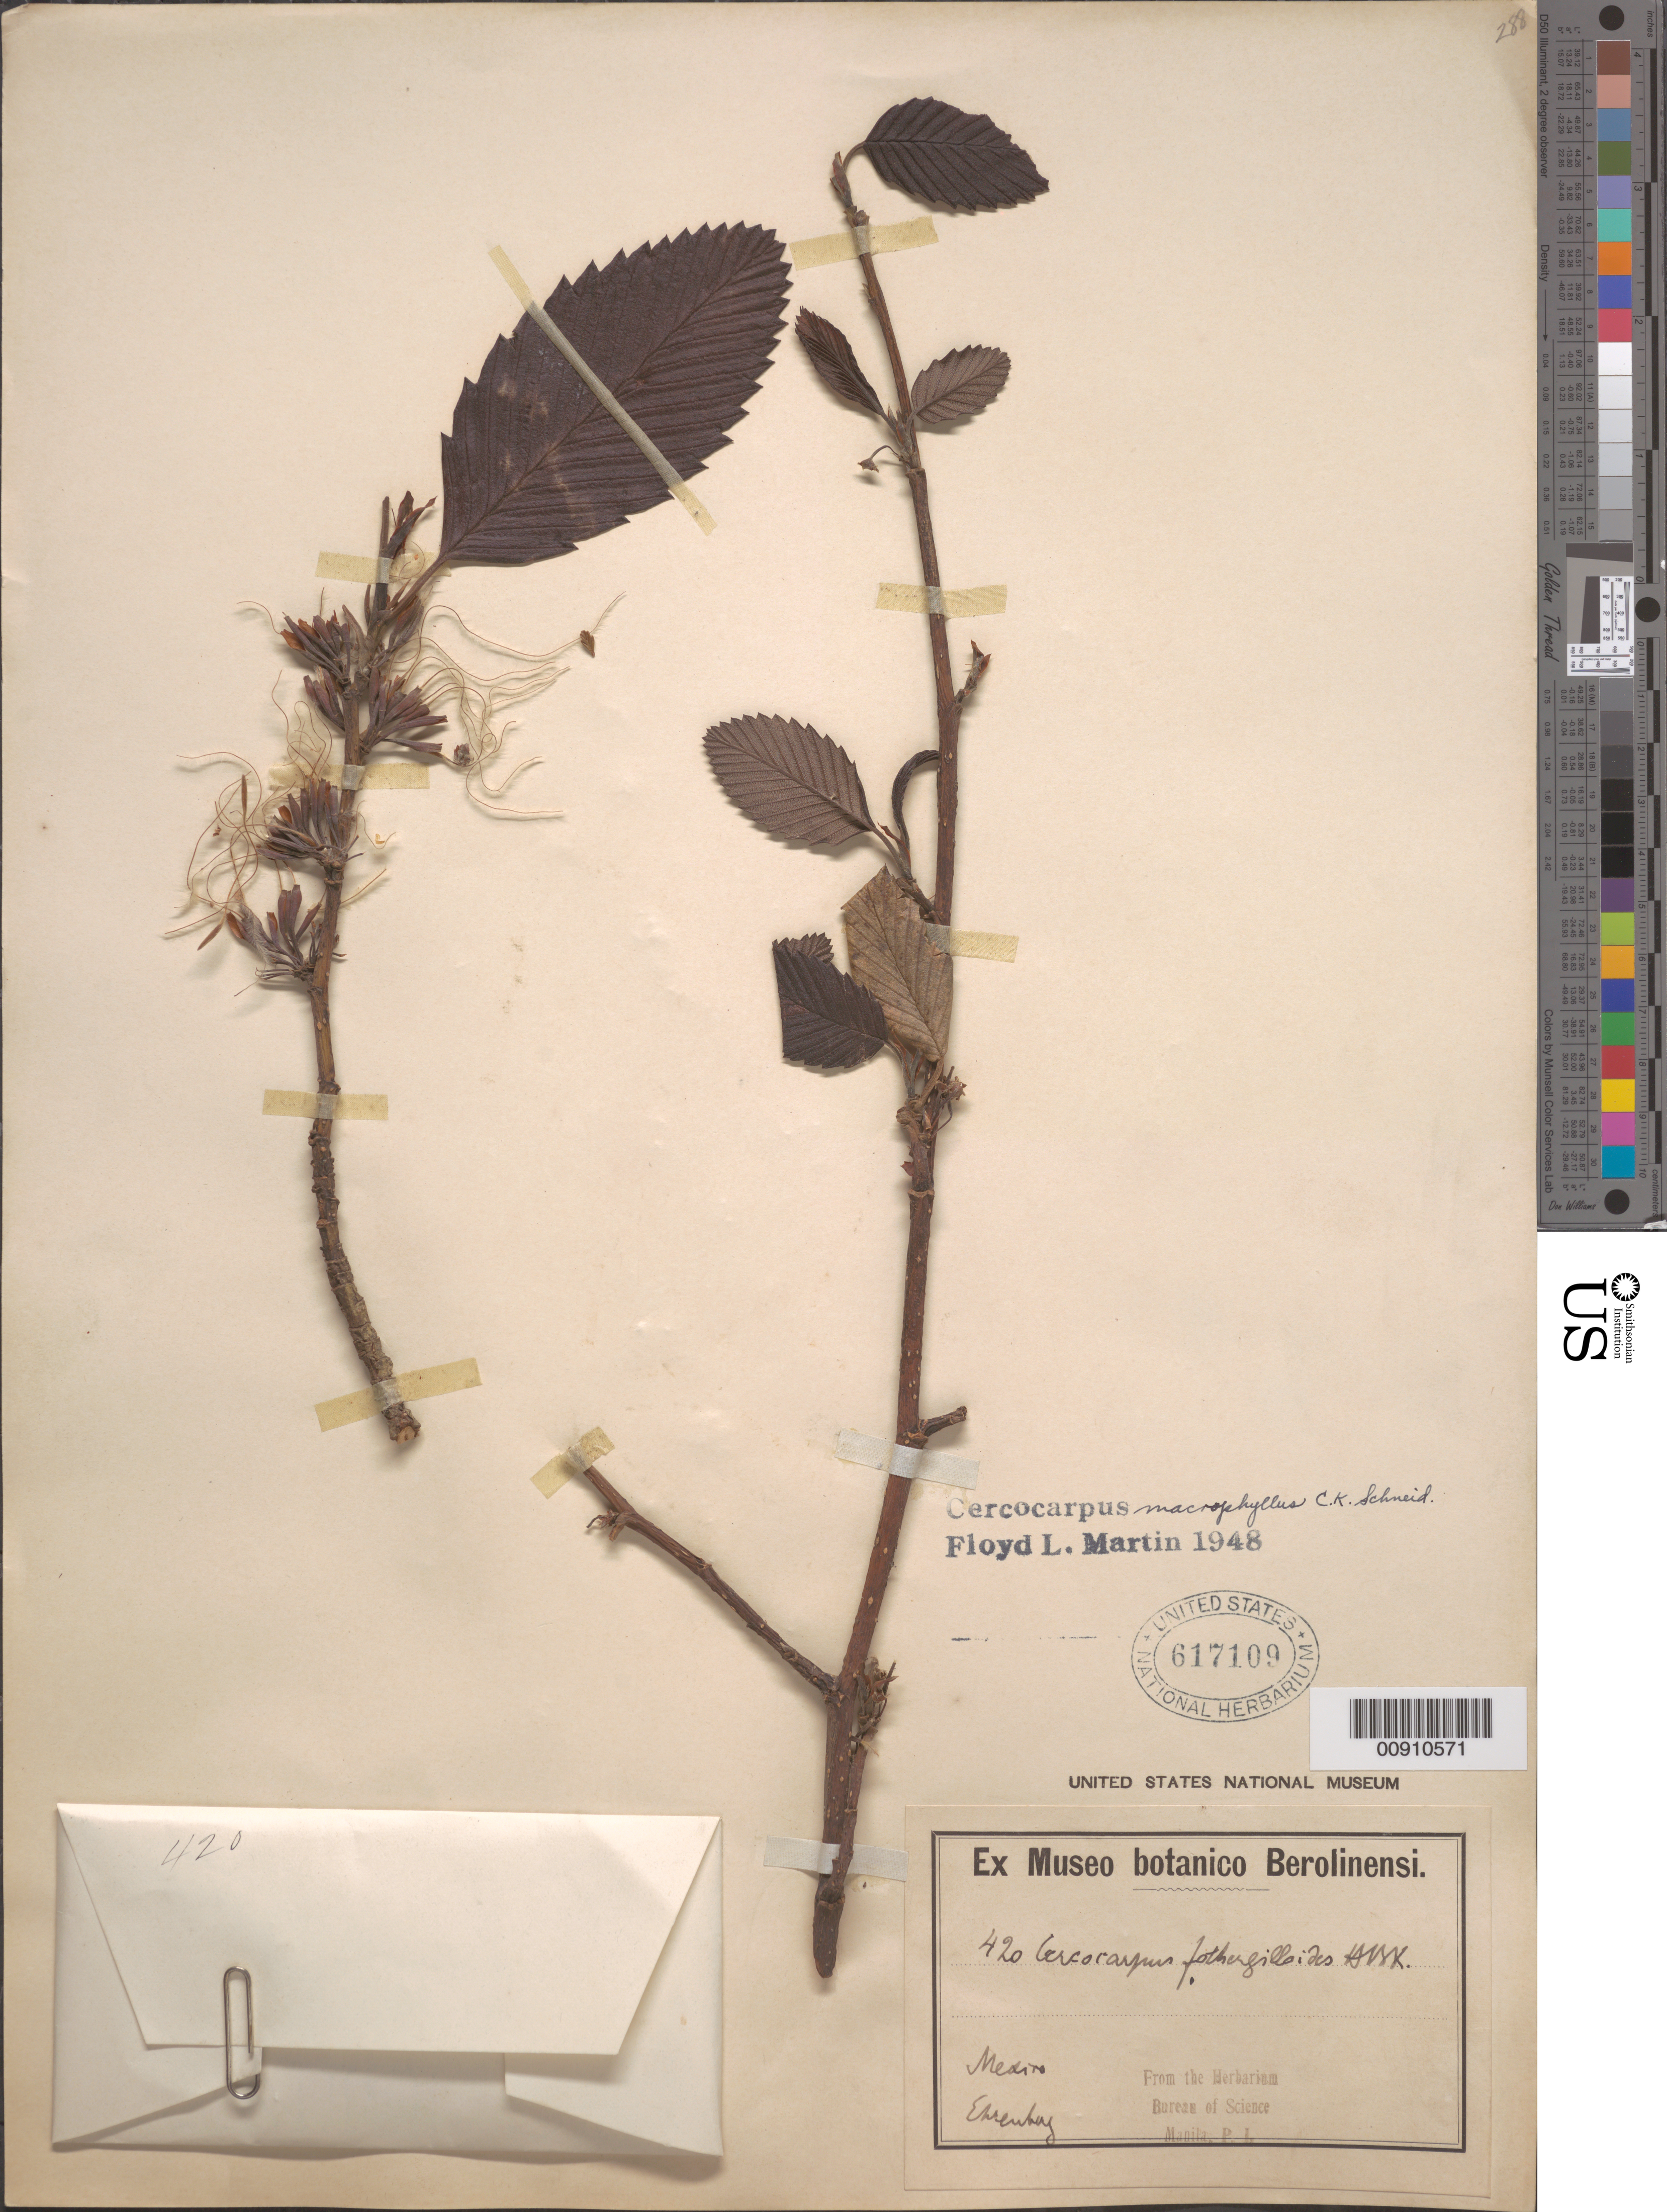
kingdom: Plantae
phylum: Tracheophyta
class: Magnoliopsida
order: Rosales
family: Rosaceae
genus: Cercocarpus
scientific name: Cercocarpus macrophyllus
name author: C.K. Schneid.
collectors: C. G. Ehrenberg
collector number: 420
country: Mexico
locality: Mexico.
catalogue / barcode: US 617109